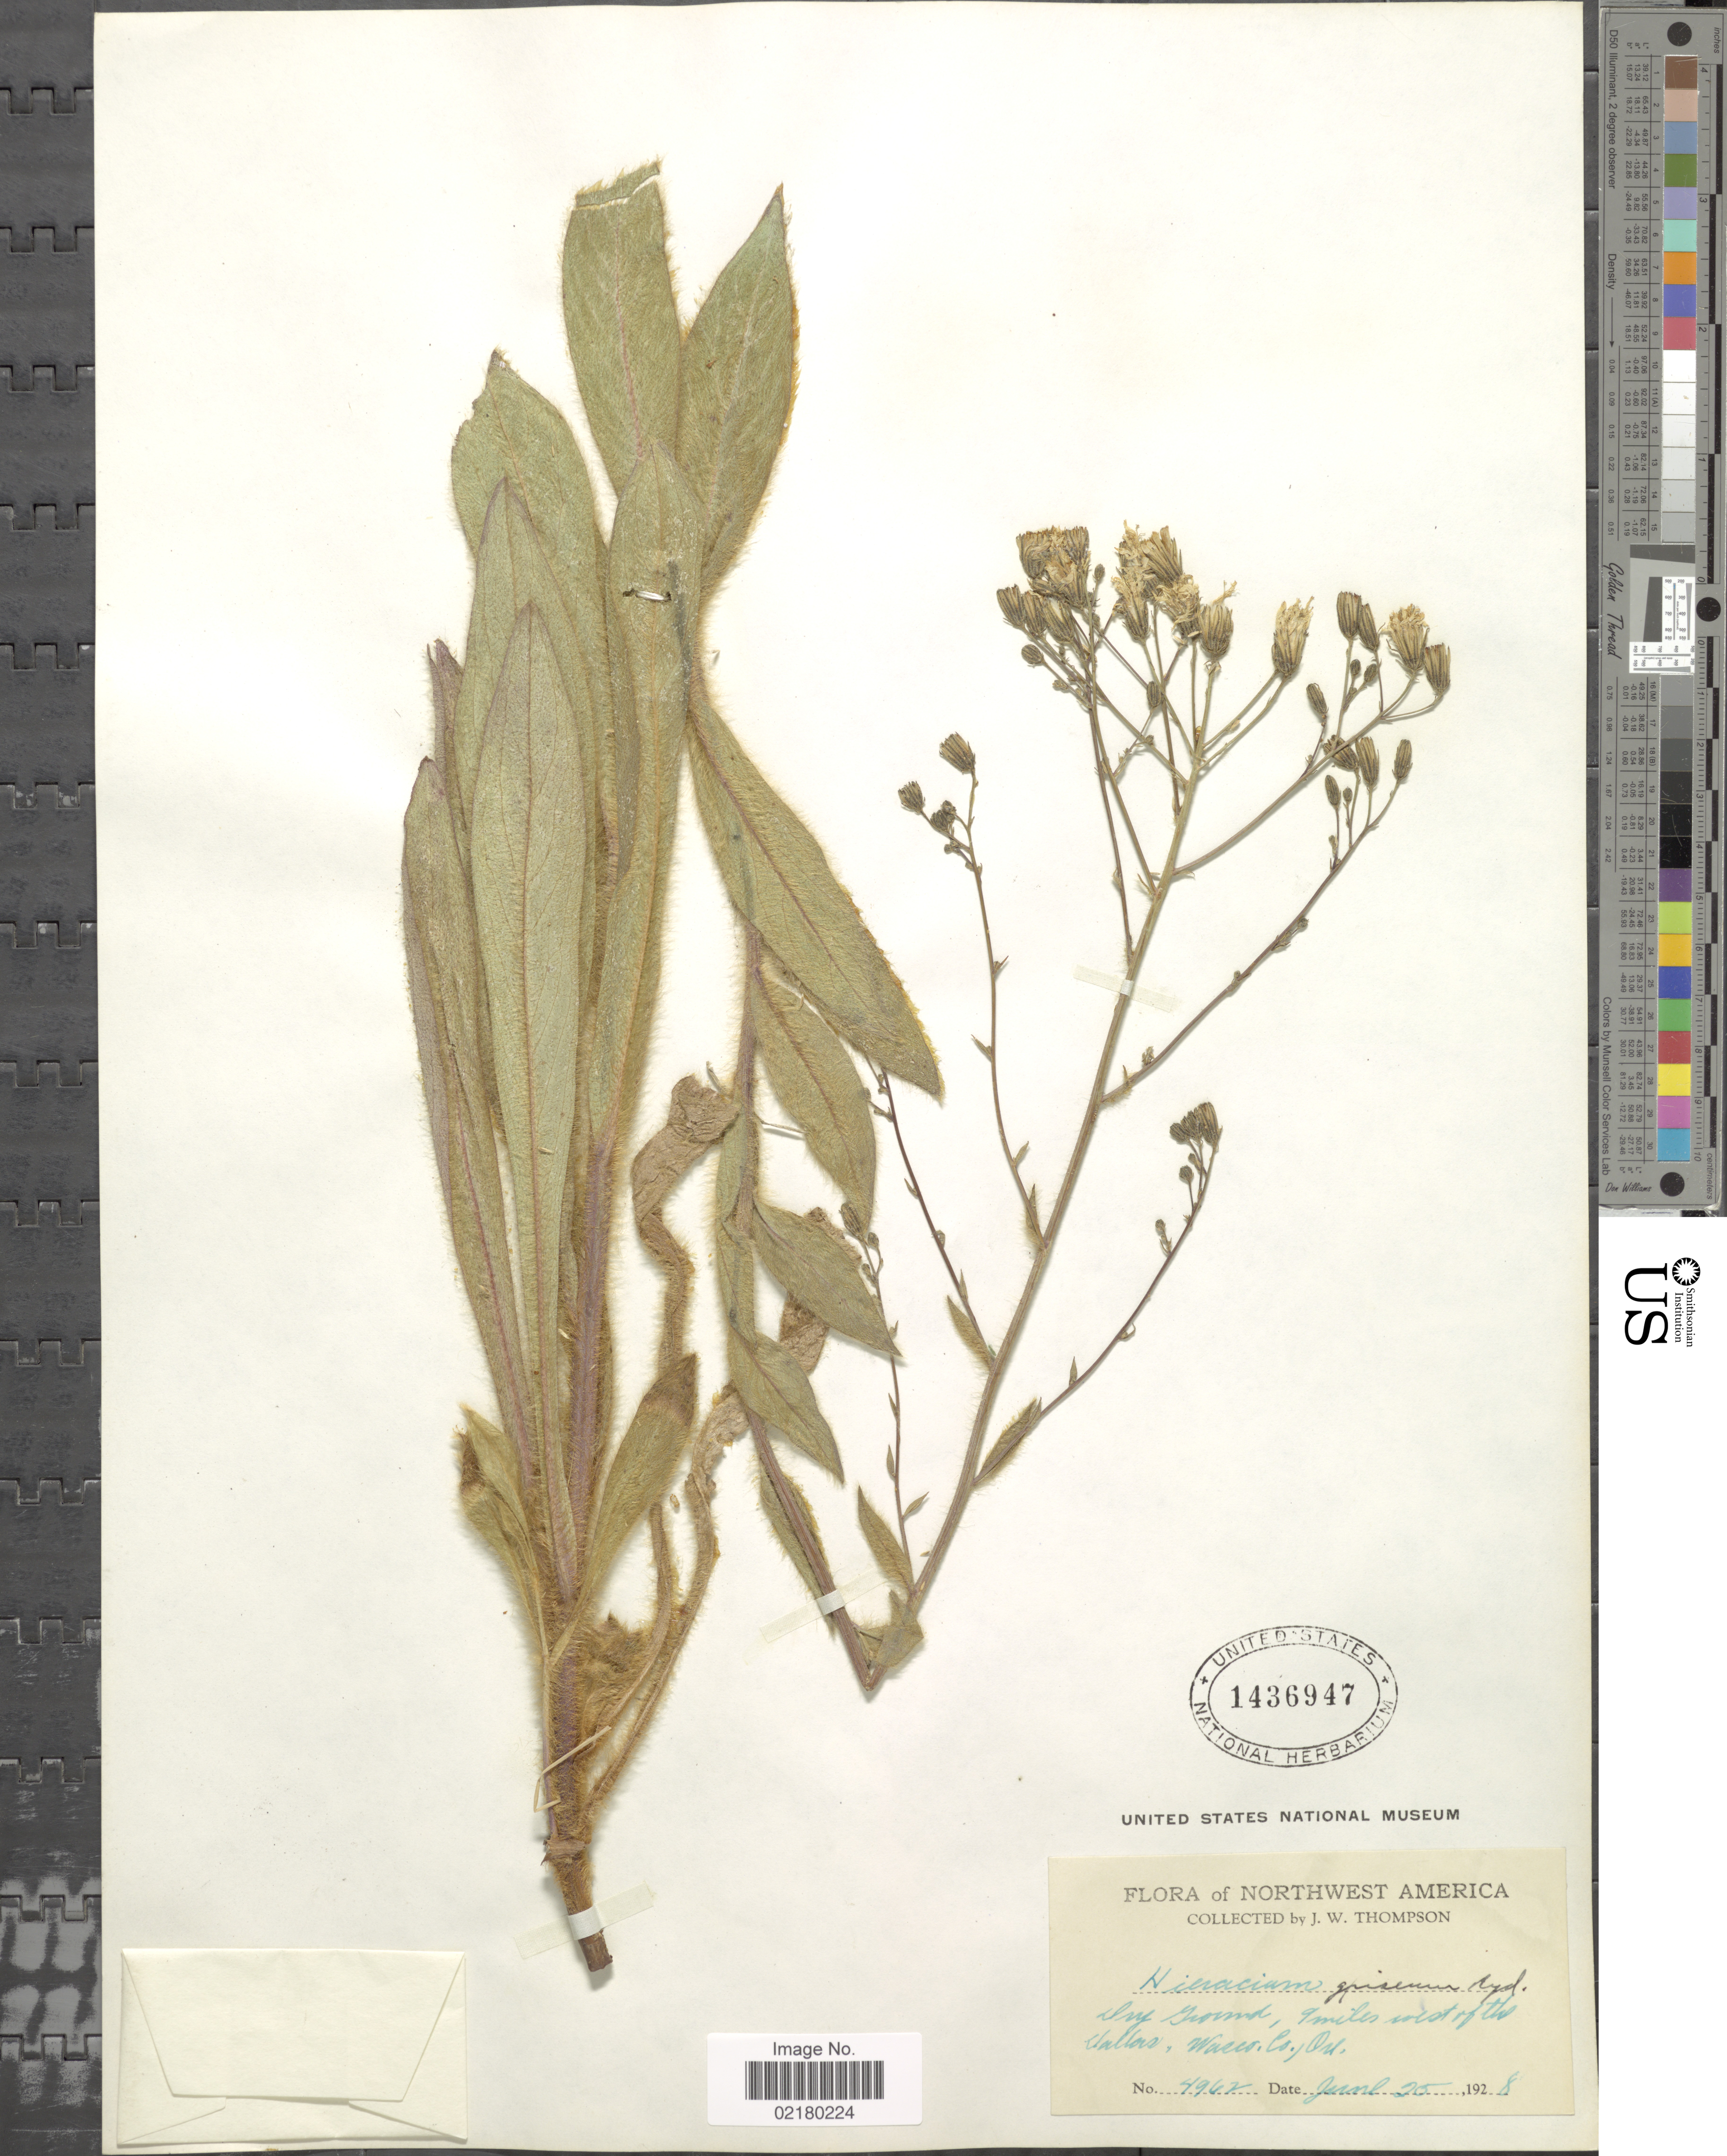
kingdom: Plantae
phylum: Tracheophyta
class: Magnoliopsida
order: Asterales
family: Asteraceae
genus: Hieracium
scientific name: Hieracium griseum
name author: Rydb.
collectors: J. W. Thompson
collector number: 4962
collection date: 1928-06-25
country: United States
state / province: Oregon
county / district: Wasco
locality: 9 miles west of the Dalles, Wasco Co.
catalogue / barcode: US 1436947